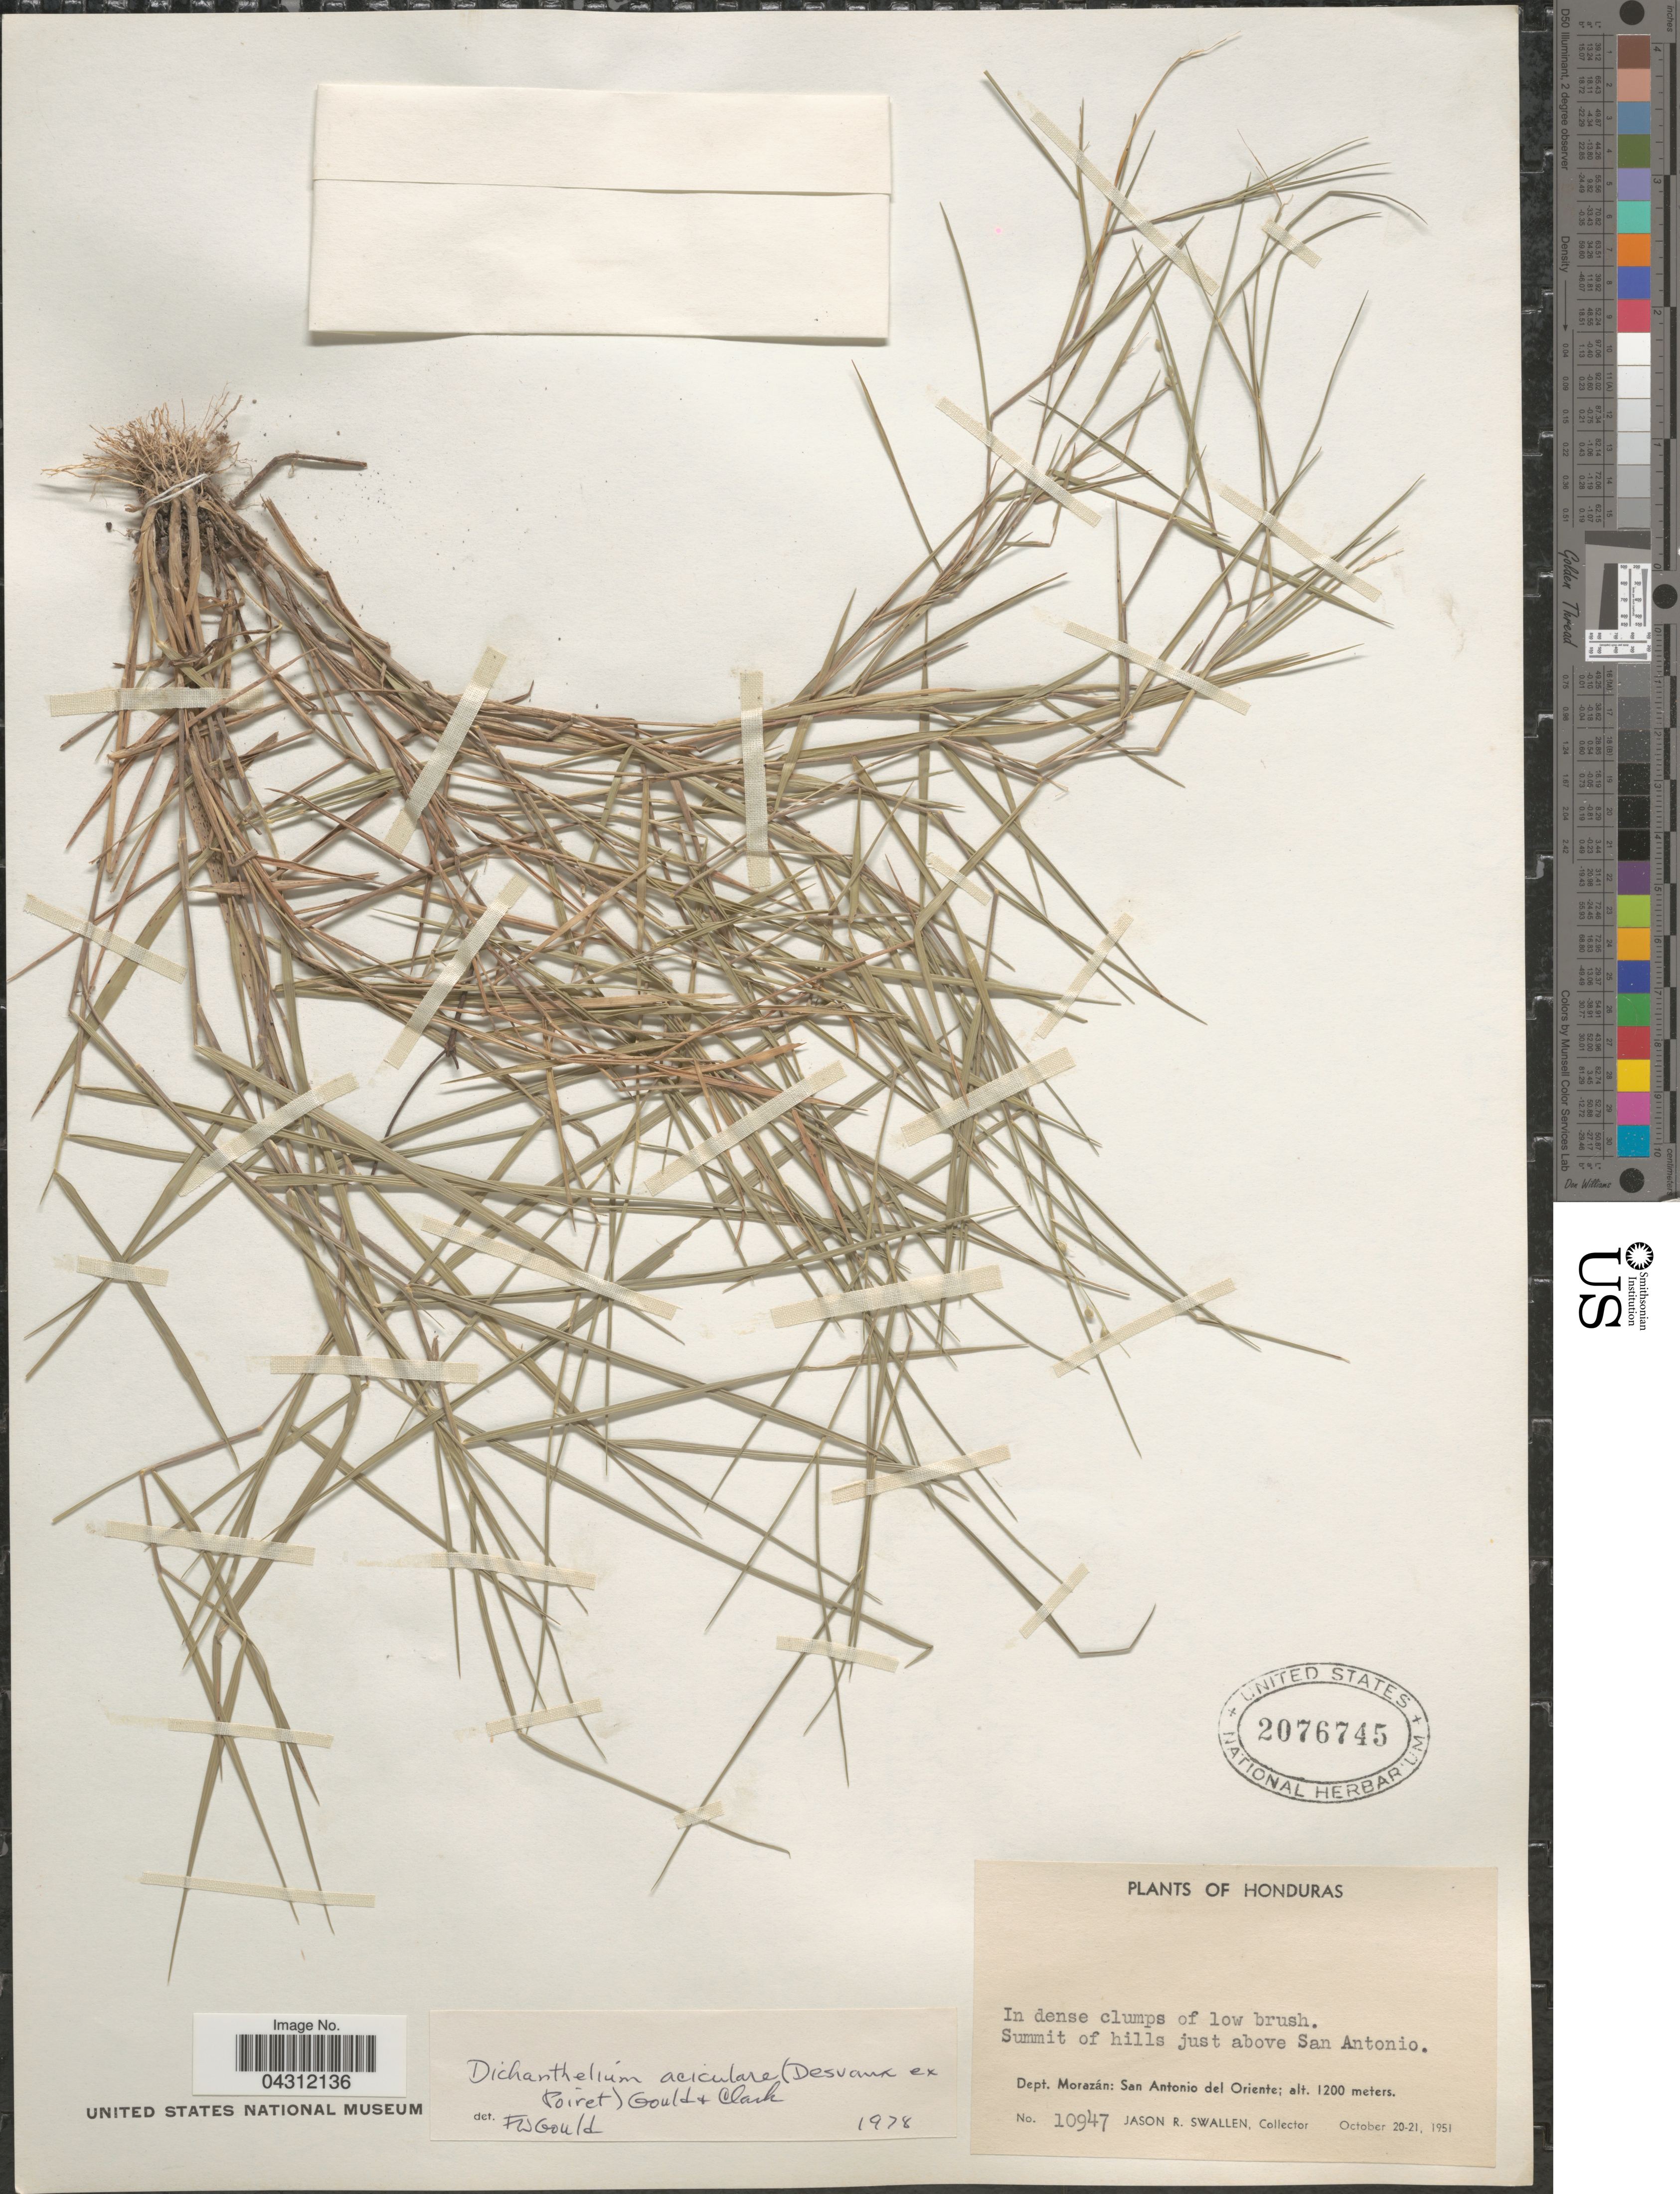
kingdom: Plantae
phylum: Tracheophyta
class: Liliopsida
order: Poales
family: Poaceae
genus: Dichanthelium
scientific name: Dichanthelium aciculare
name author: (Desv. ex Poir.) Gould & C.A. Clark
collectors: J. R. Swallen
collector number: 10947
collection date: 1951-10-20/1951-10-21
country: Honduras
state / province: Fco. Morazán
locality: Summit of hills just above San Antonio. Dept. Morazán: San Antonio del Oriente.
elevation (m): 1200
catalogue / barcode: US 2076745